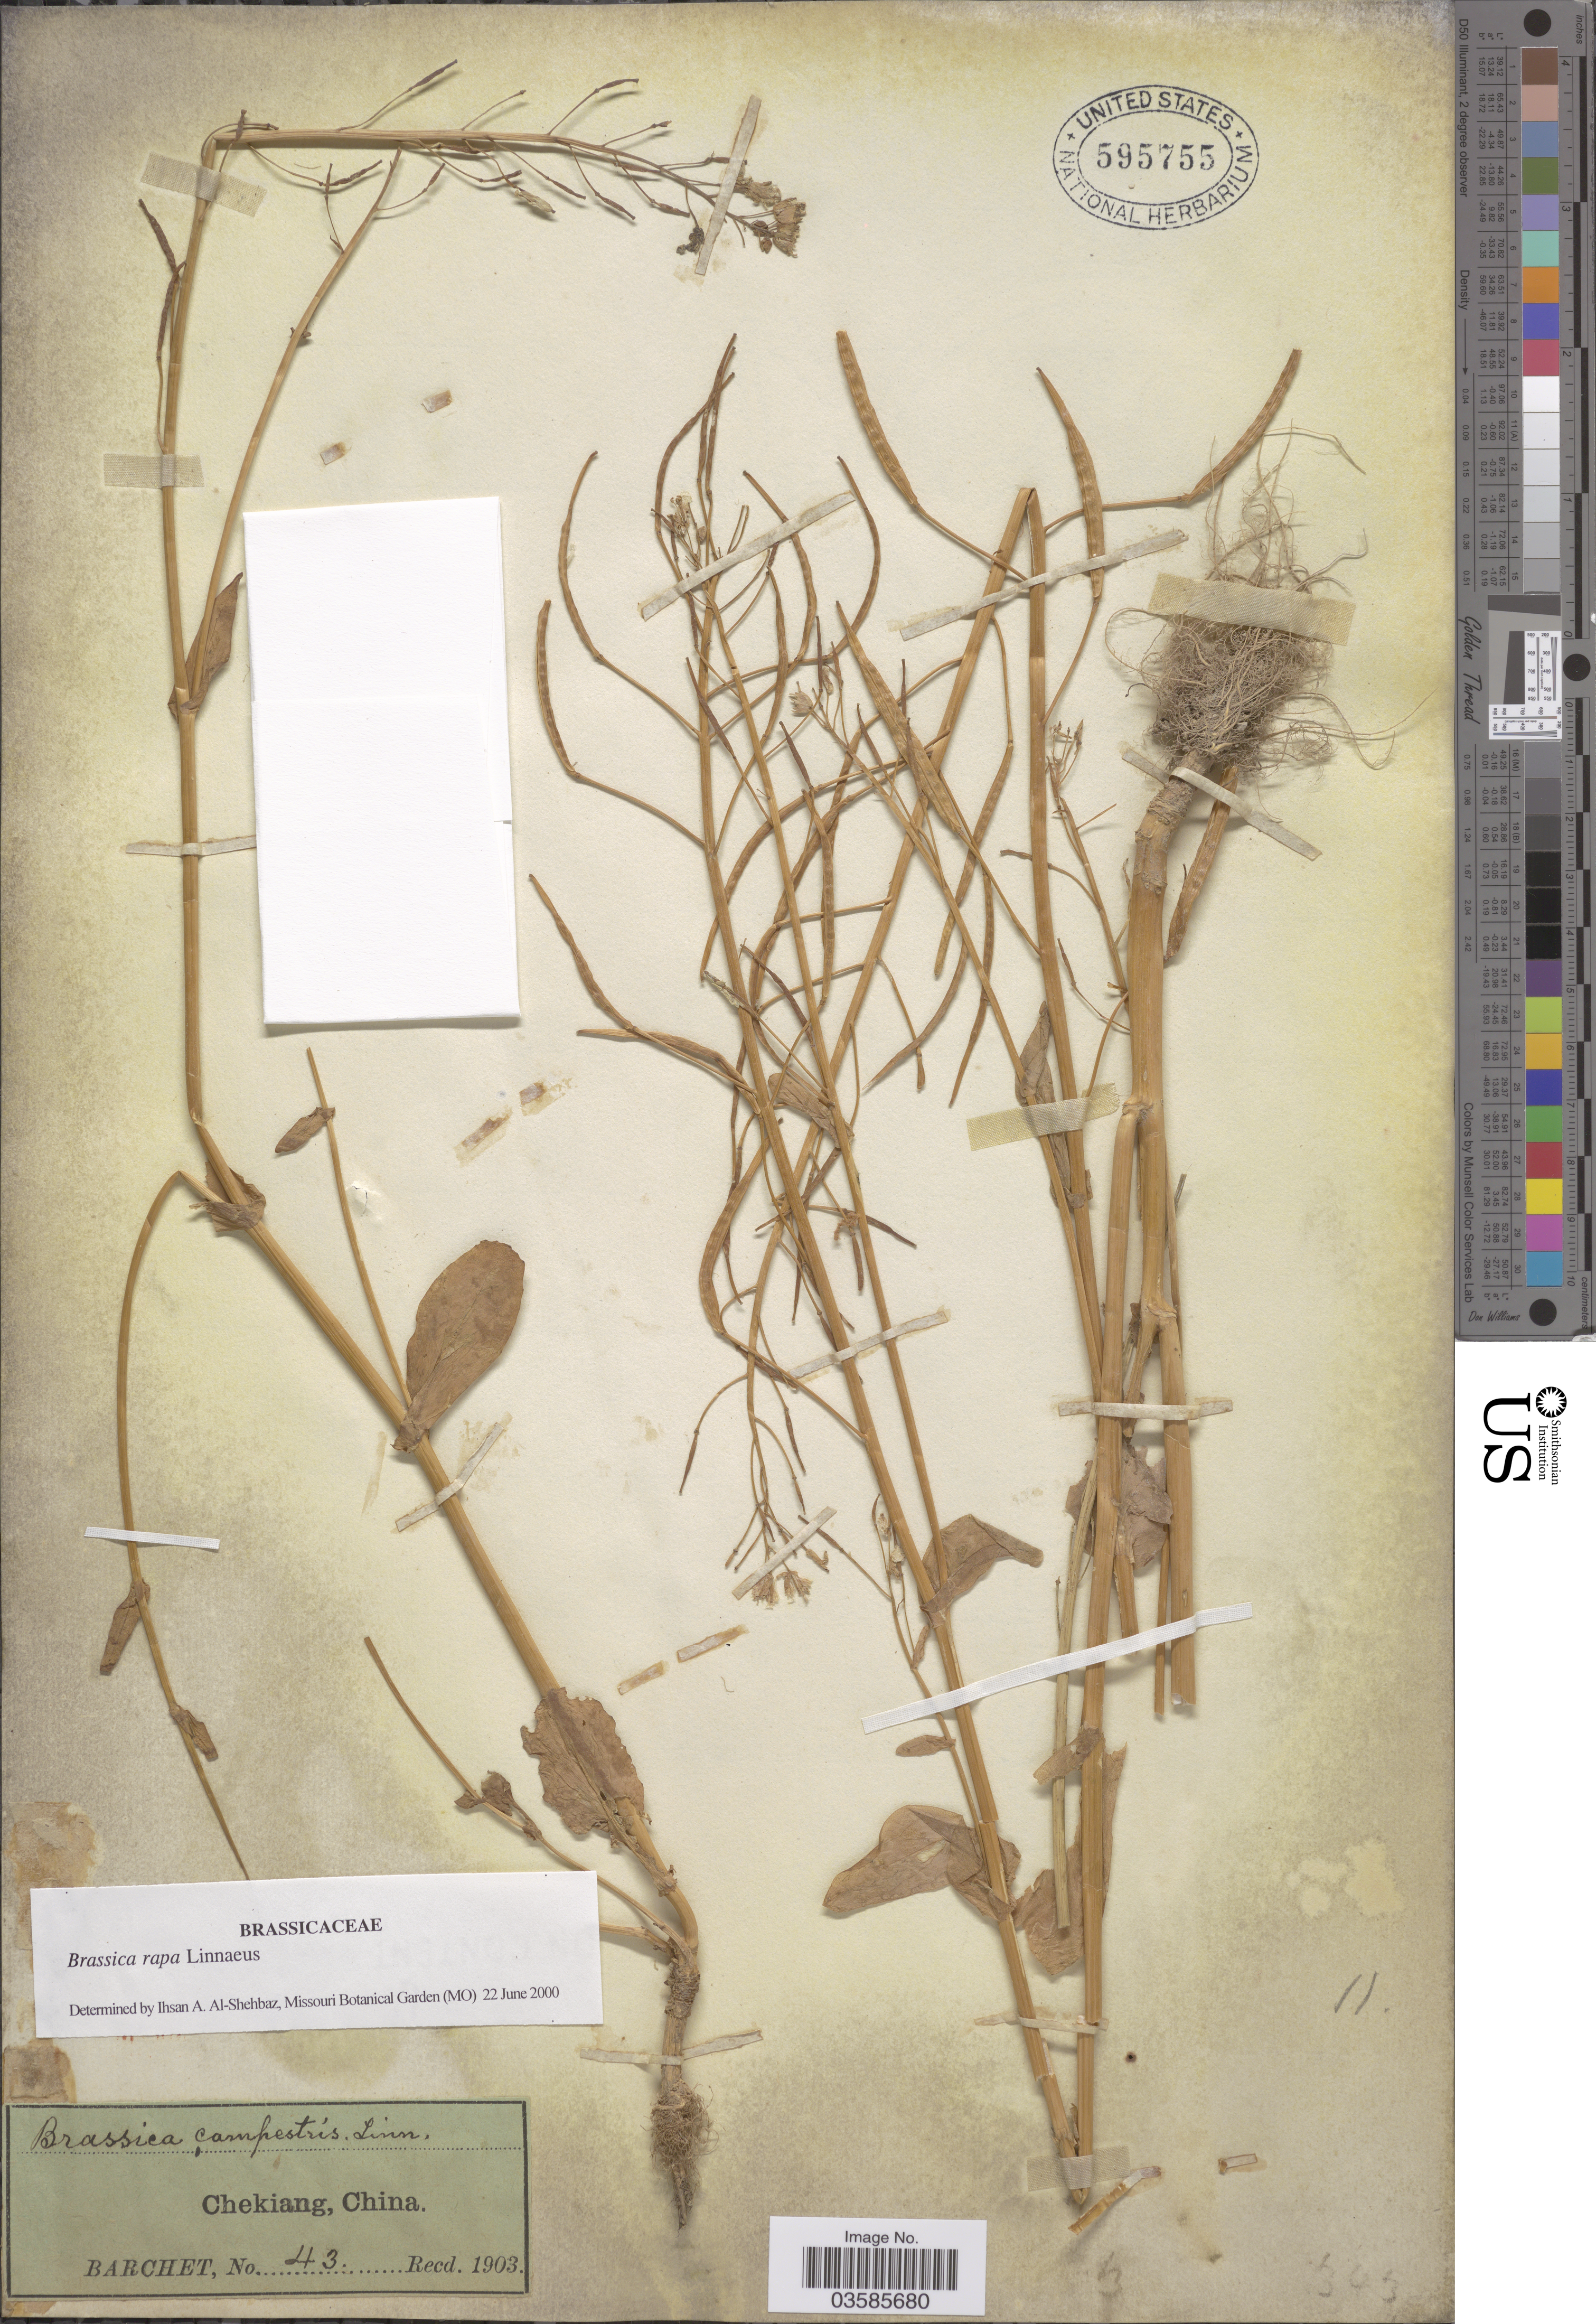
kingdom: Plantae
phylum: Tracheophyta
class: Magnoliopsida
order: Brassicales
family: Brassicaceae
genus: Brassica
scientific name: Brassica rapa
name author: L.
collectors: Barchet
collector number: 43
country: China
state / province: Zhejiang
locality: Chekiang.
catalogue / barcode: US 595755